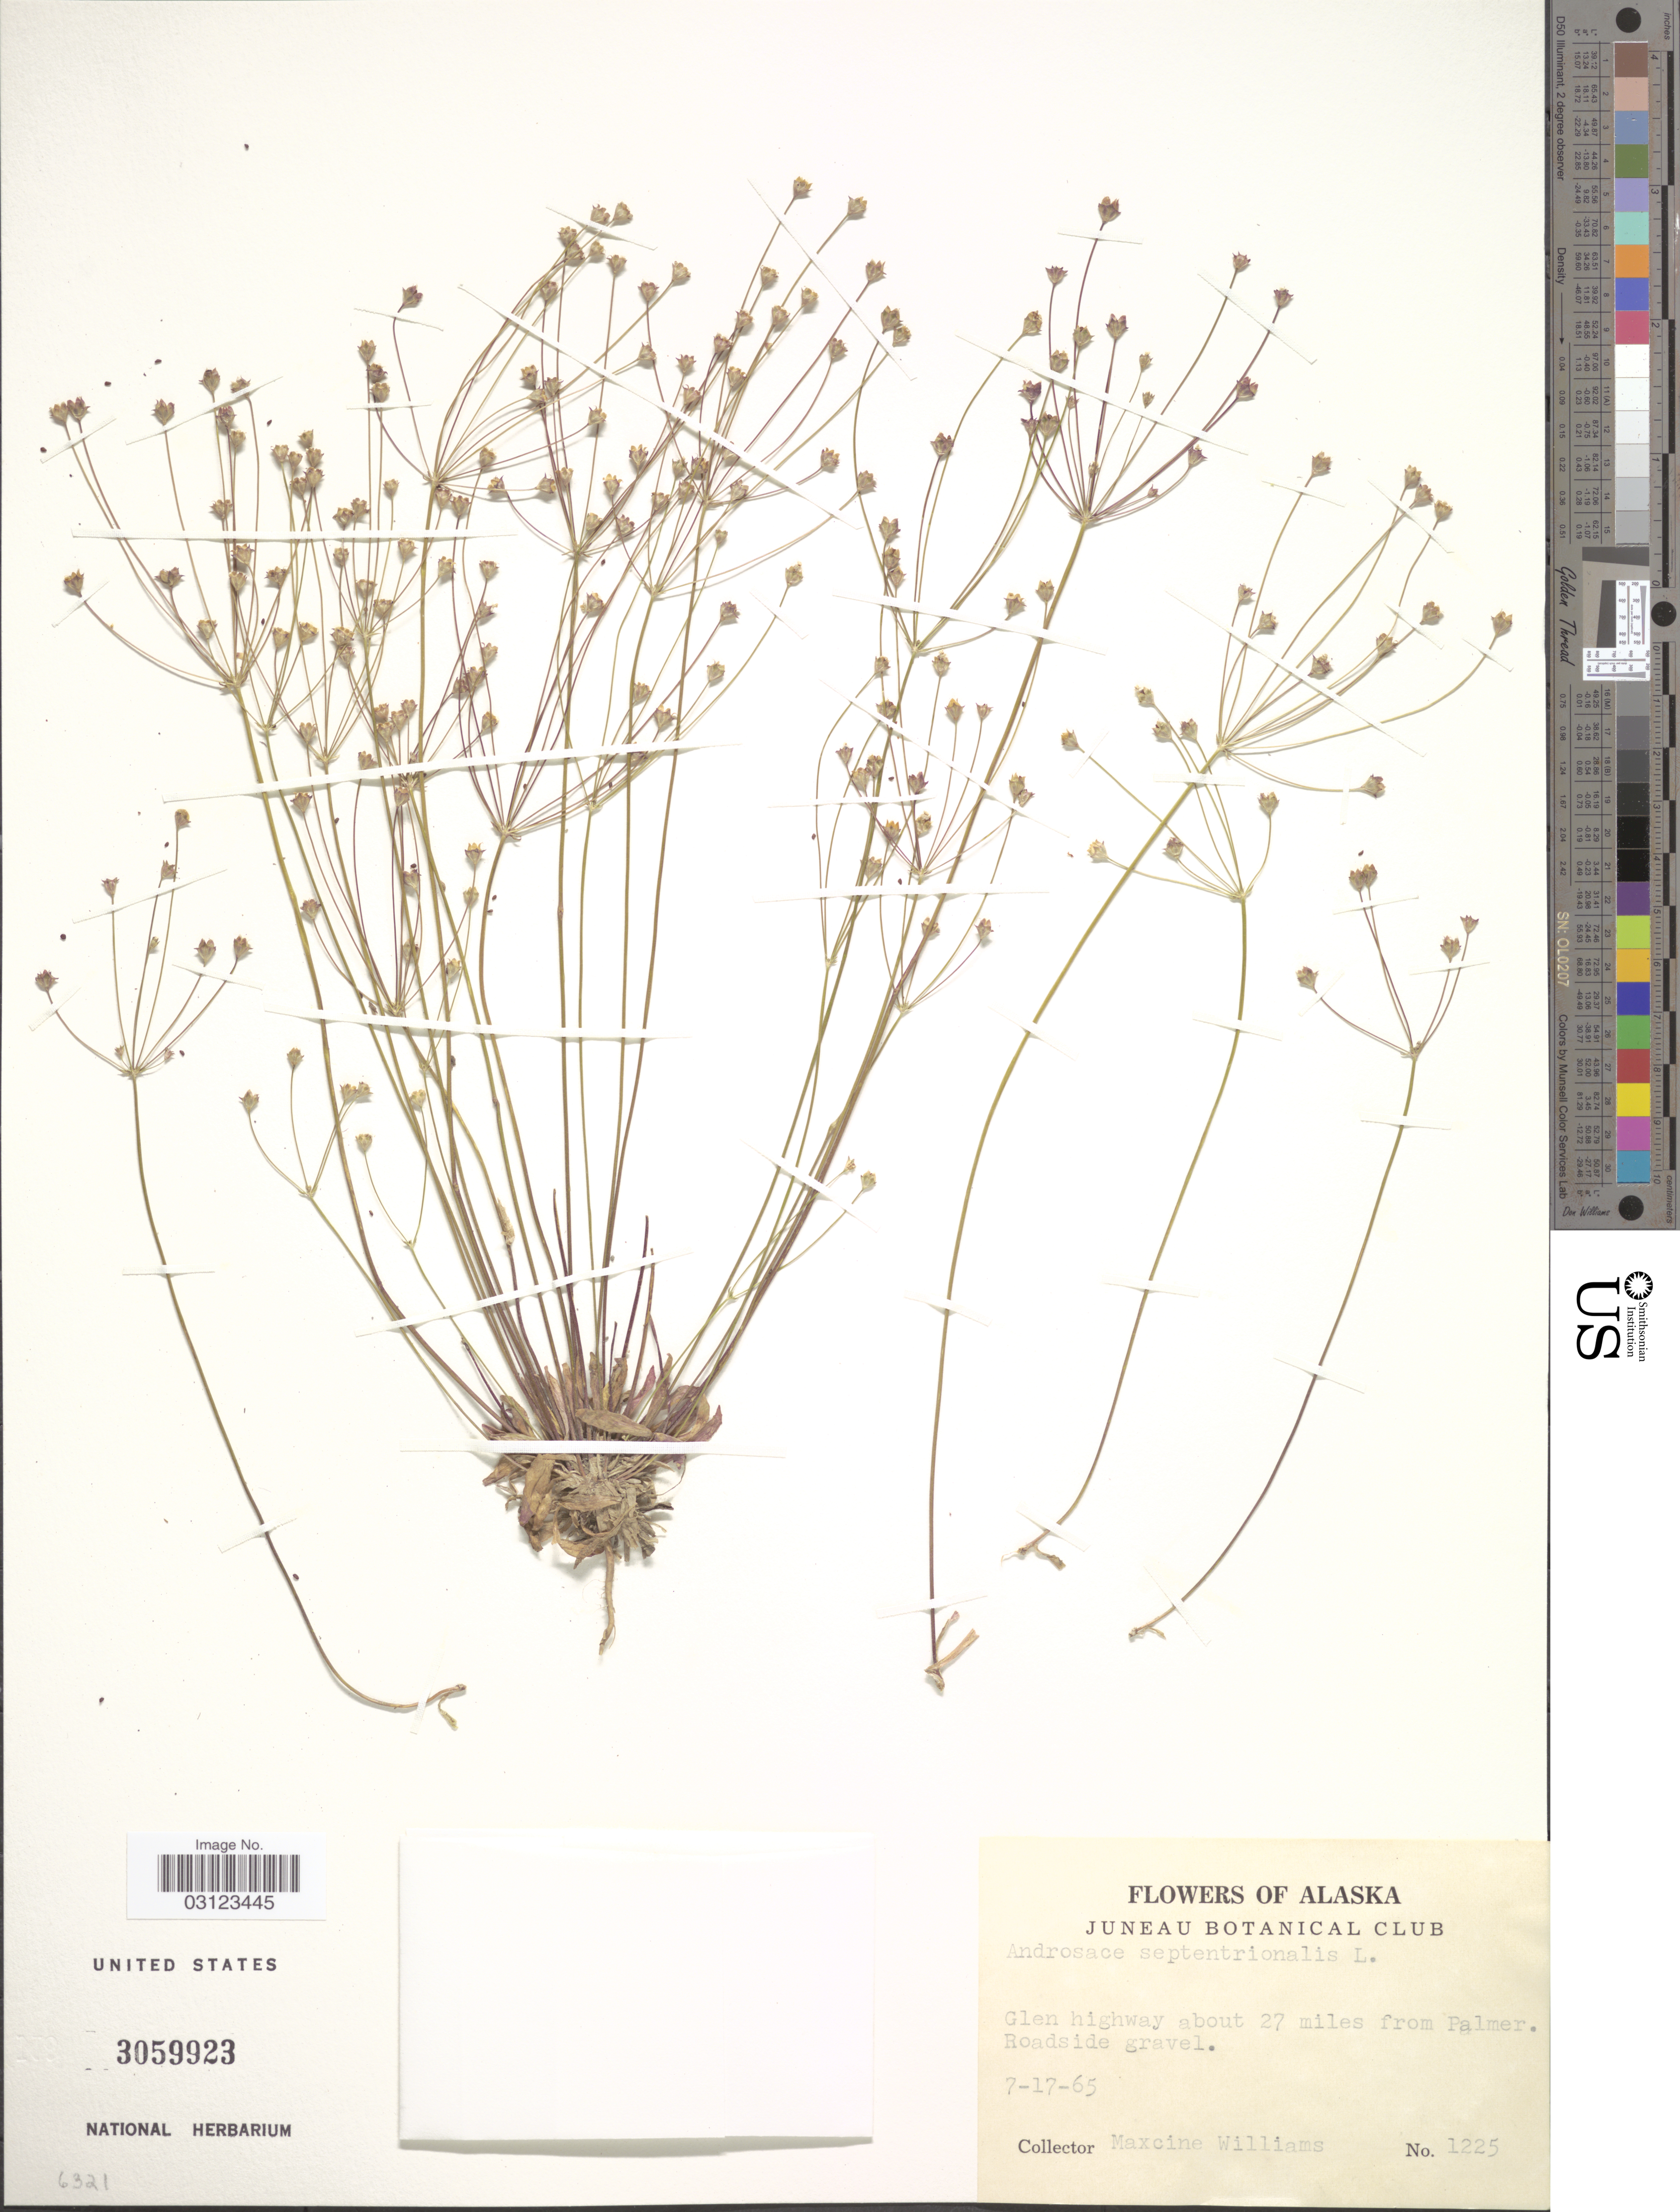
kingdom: Plantae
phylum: Tracheophyta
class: Magnoliopsida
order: Ericales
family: Primulaceae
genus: Androsace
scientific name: Androsace septentrionalis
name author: L.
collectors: Mr. Williams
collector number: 1225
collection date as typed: Transcribed d/m/y: 17/7/65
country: United States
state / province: Alaska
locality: Glen highway about 27 miles from Palmer.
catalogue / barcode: US 3059923